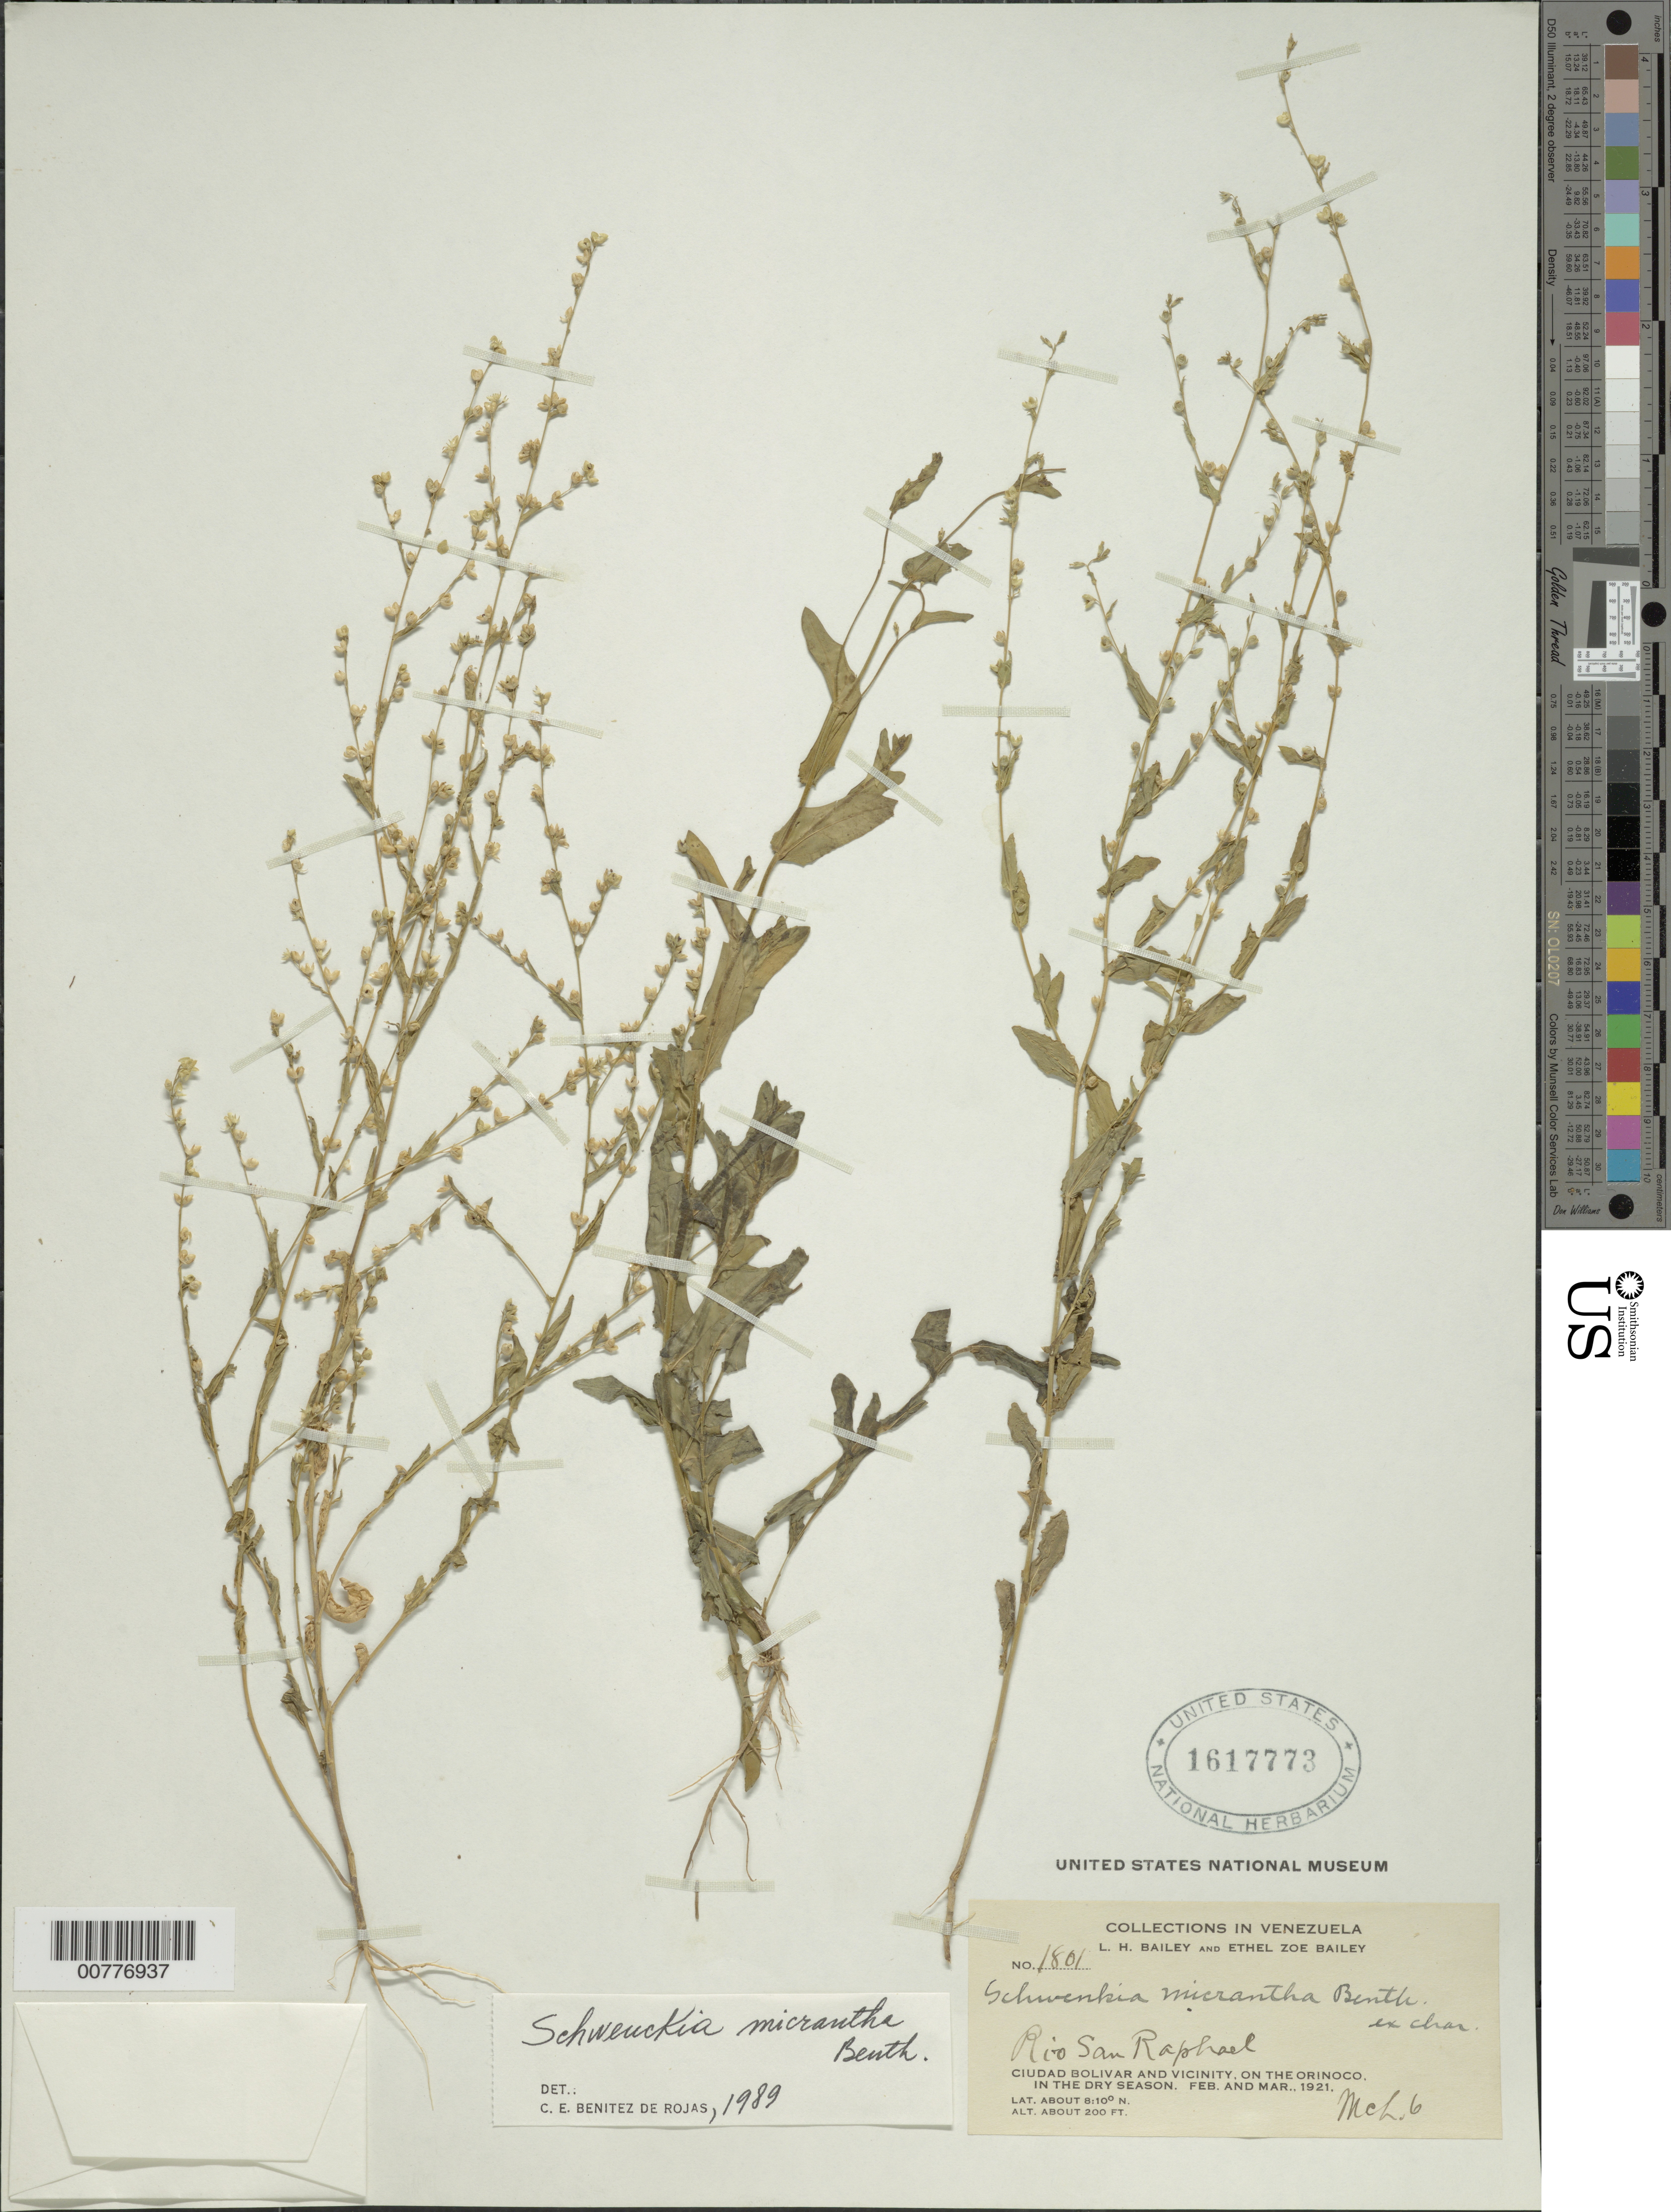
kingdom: Plantae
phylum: Tracheophyta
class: Magnoliopsida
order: Solanales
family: Solanaceae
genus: Schwenckia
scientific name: Schwenckia micrantha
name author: Benth.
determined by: Benítez, C. E.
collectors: L. H. Bailey & E. Z. Bailey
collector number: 1801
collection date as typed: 6-Mar-21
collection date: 1921-03-06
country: Venezuela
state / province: Bolívar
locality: Ciudad Bolívar and vicinity, Orinoco R., Río San Raphael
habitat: Dry season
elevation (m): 61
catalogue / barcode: US 1617773